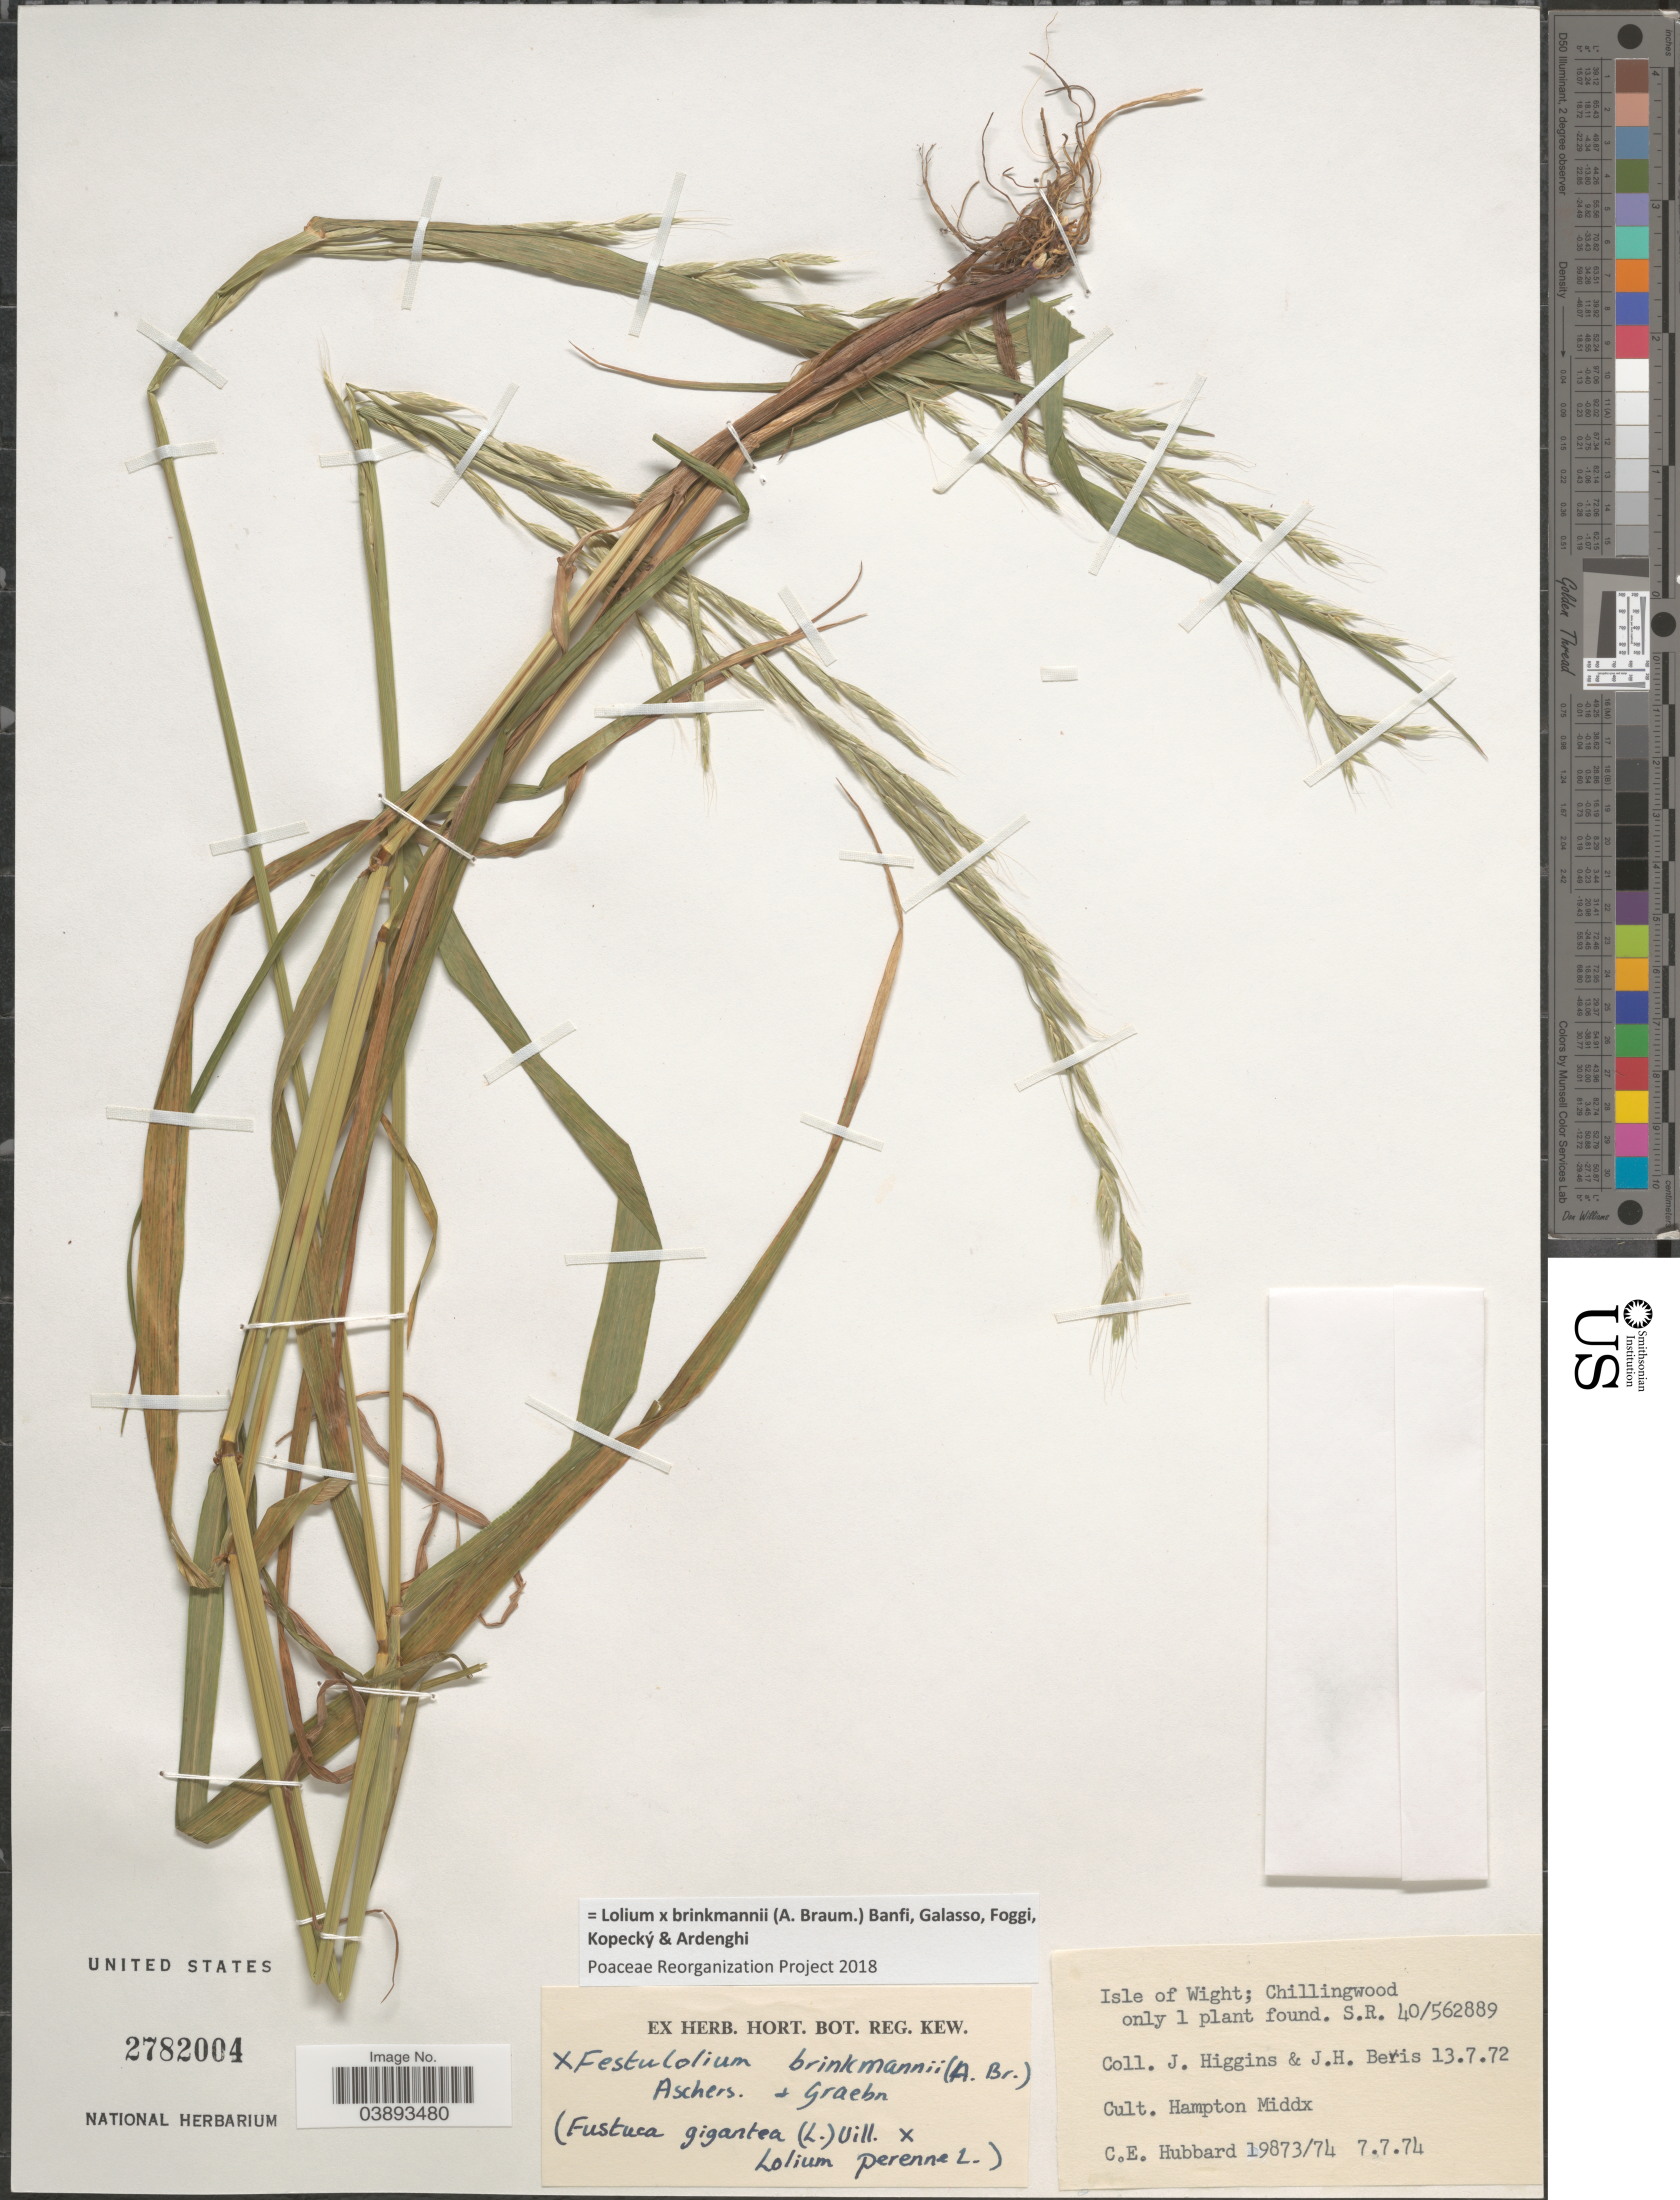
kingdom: Plantae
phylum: Tracheophyta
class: Liliopsida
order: Poales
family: Poaceae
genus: Lolium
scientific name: Lolium x brinkmannii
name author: (A. Braun) Banfi et al.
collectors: C. E. Hubbard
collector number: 19873/74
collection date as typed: Transcribed d/m/y: 7/7/74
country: United Kingdom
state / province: England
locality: Hampton Middx.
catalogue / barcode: US 2782004